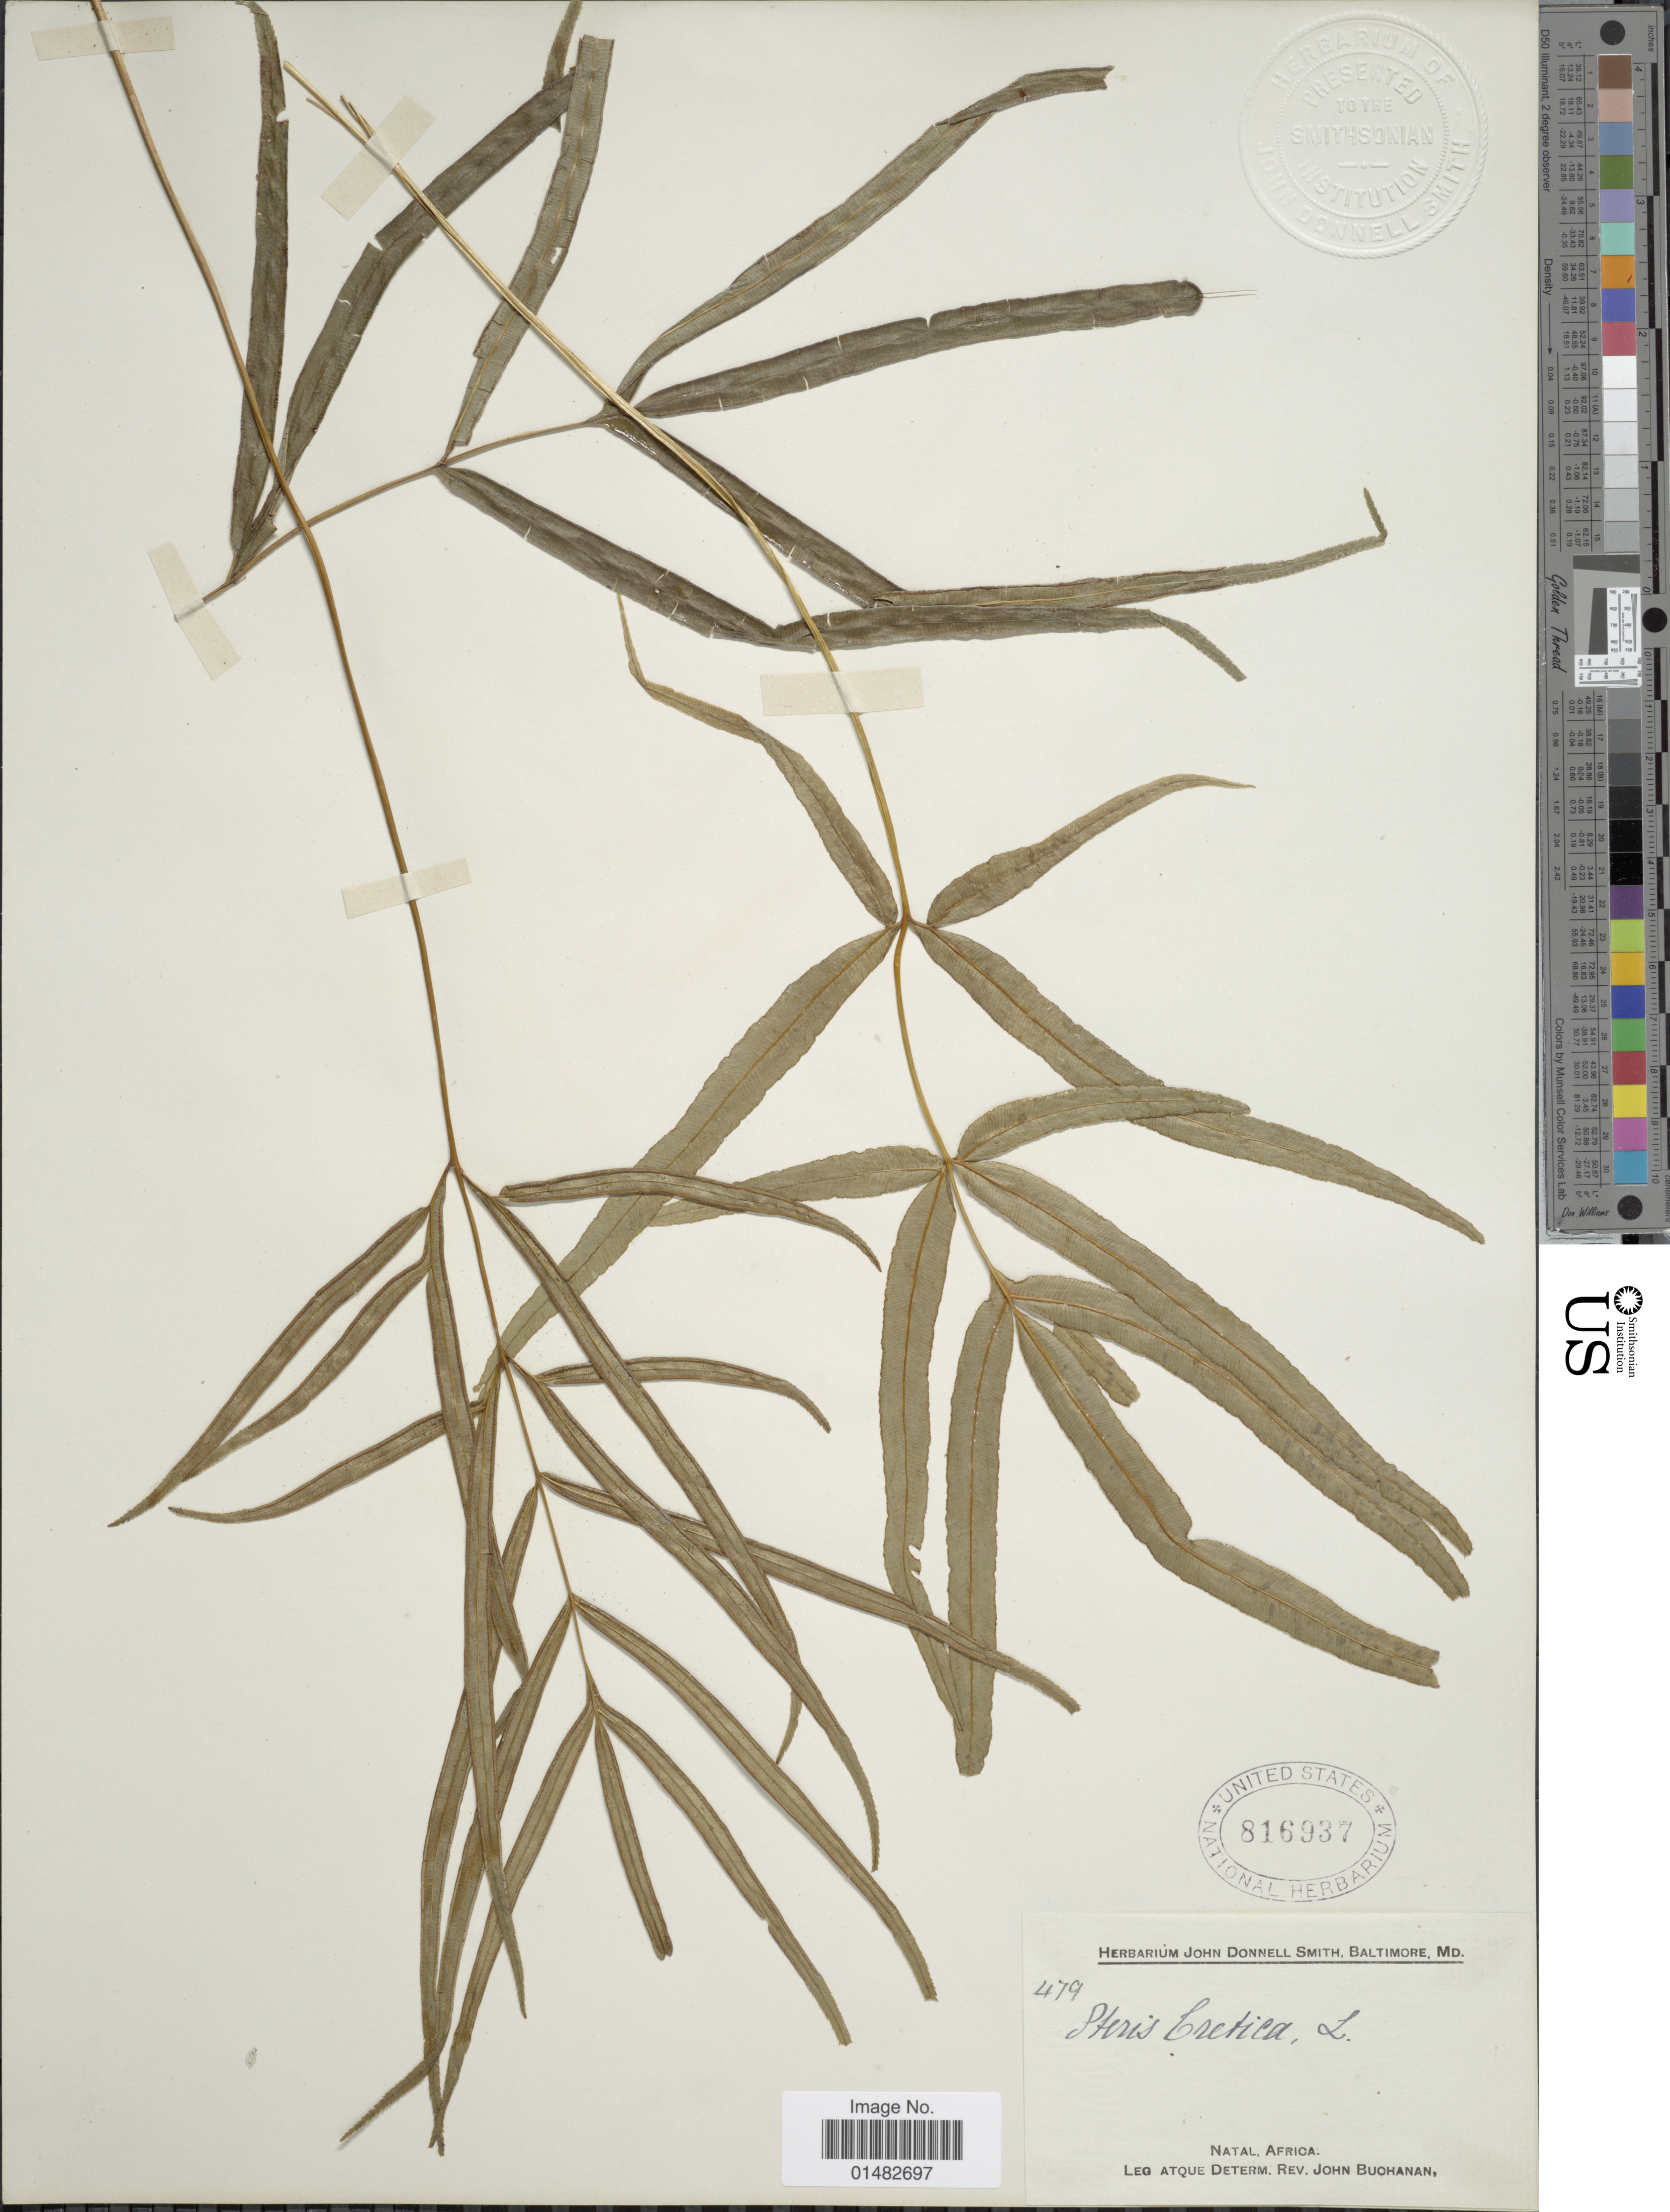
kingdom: Plantae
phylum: Tracheophyta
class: Polypodiopsida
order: Polypodiales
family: Pteridaceae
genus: Pteris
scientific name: Pteris cretica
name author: L.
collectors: J. Buchanan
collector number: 479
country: South Africa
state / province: KwaZulu-Natal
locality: Natal Africa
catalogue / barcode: US 816937